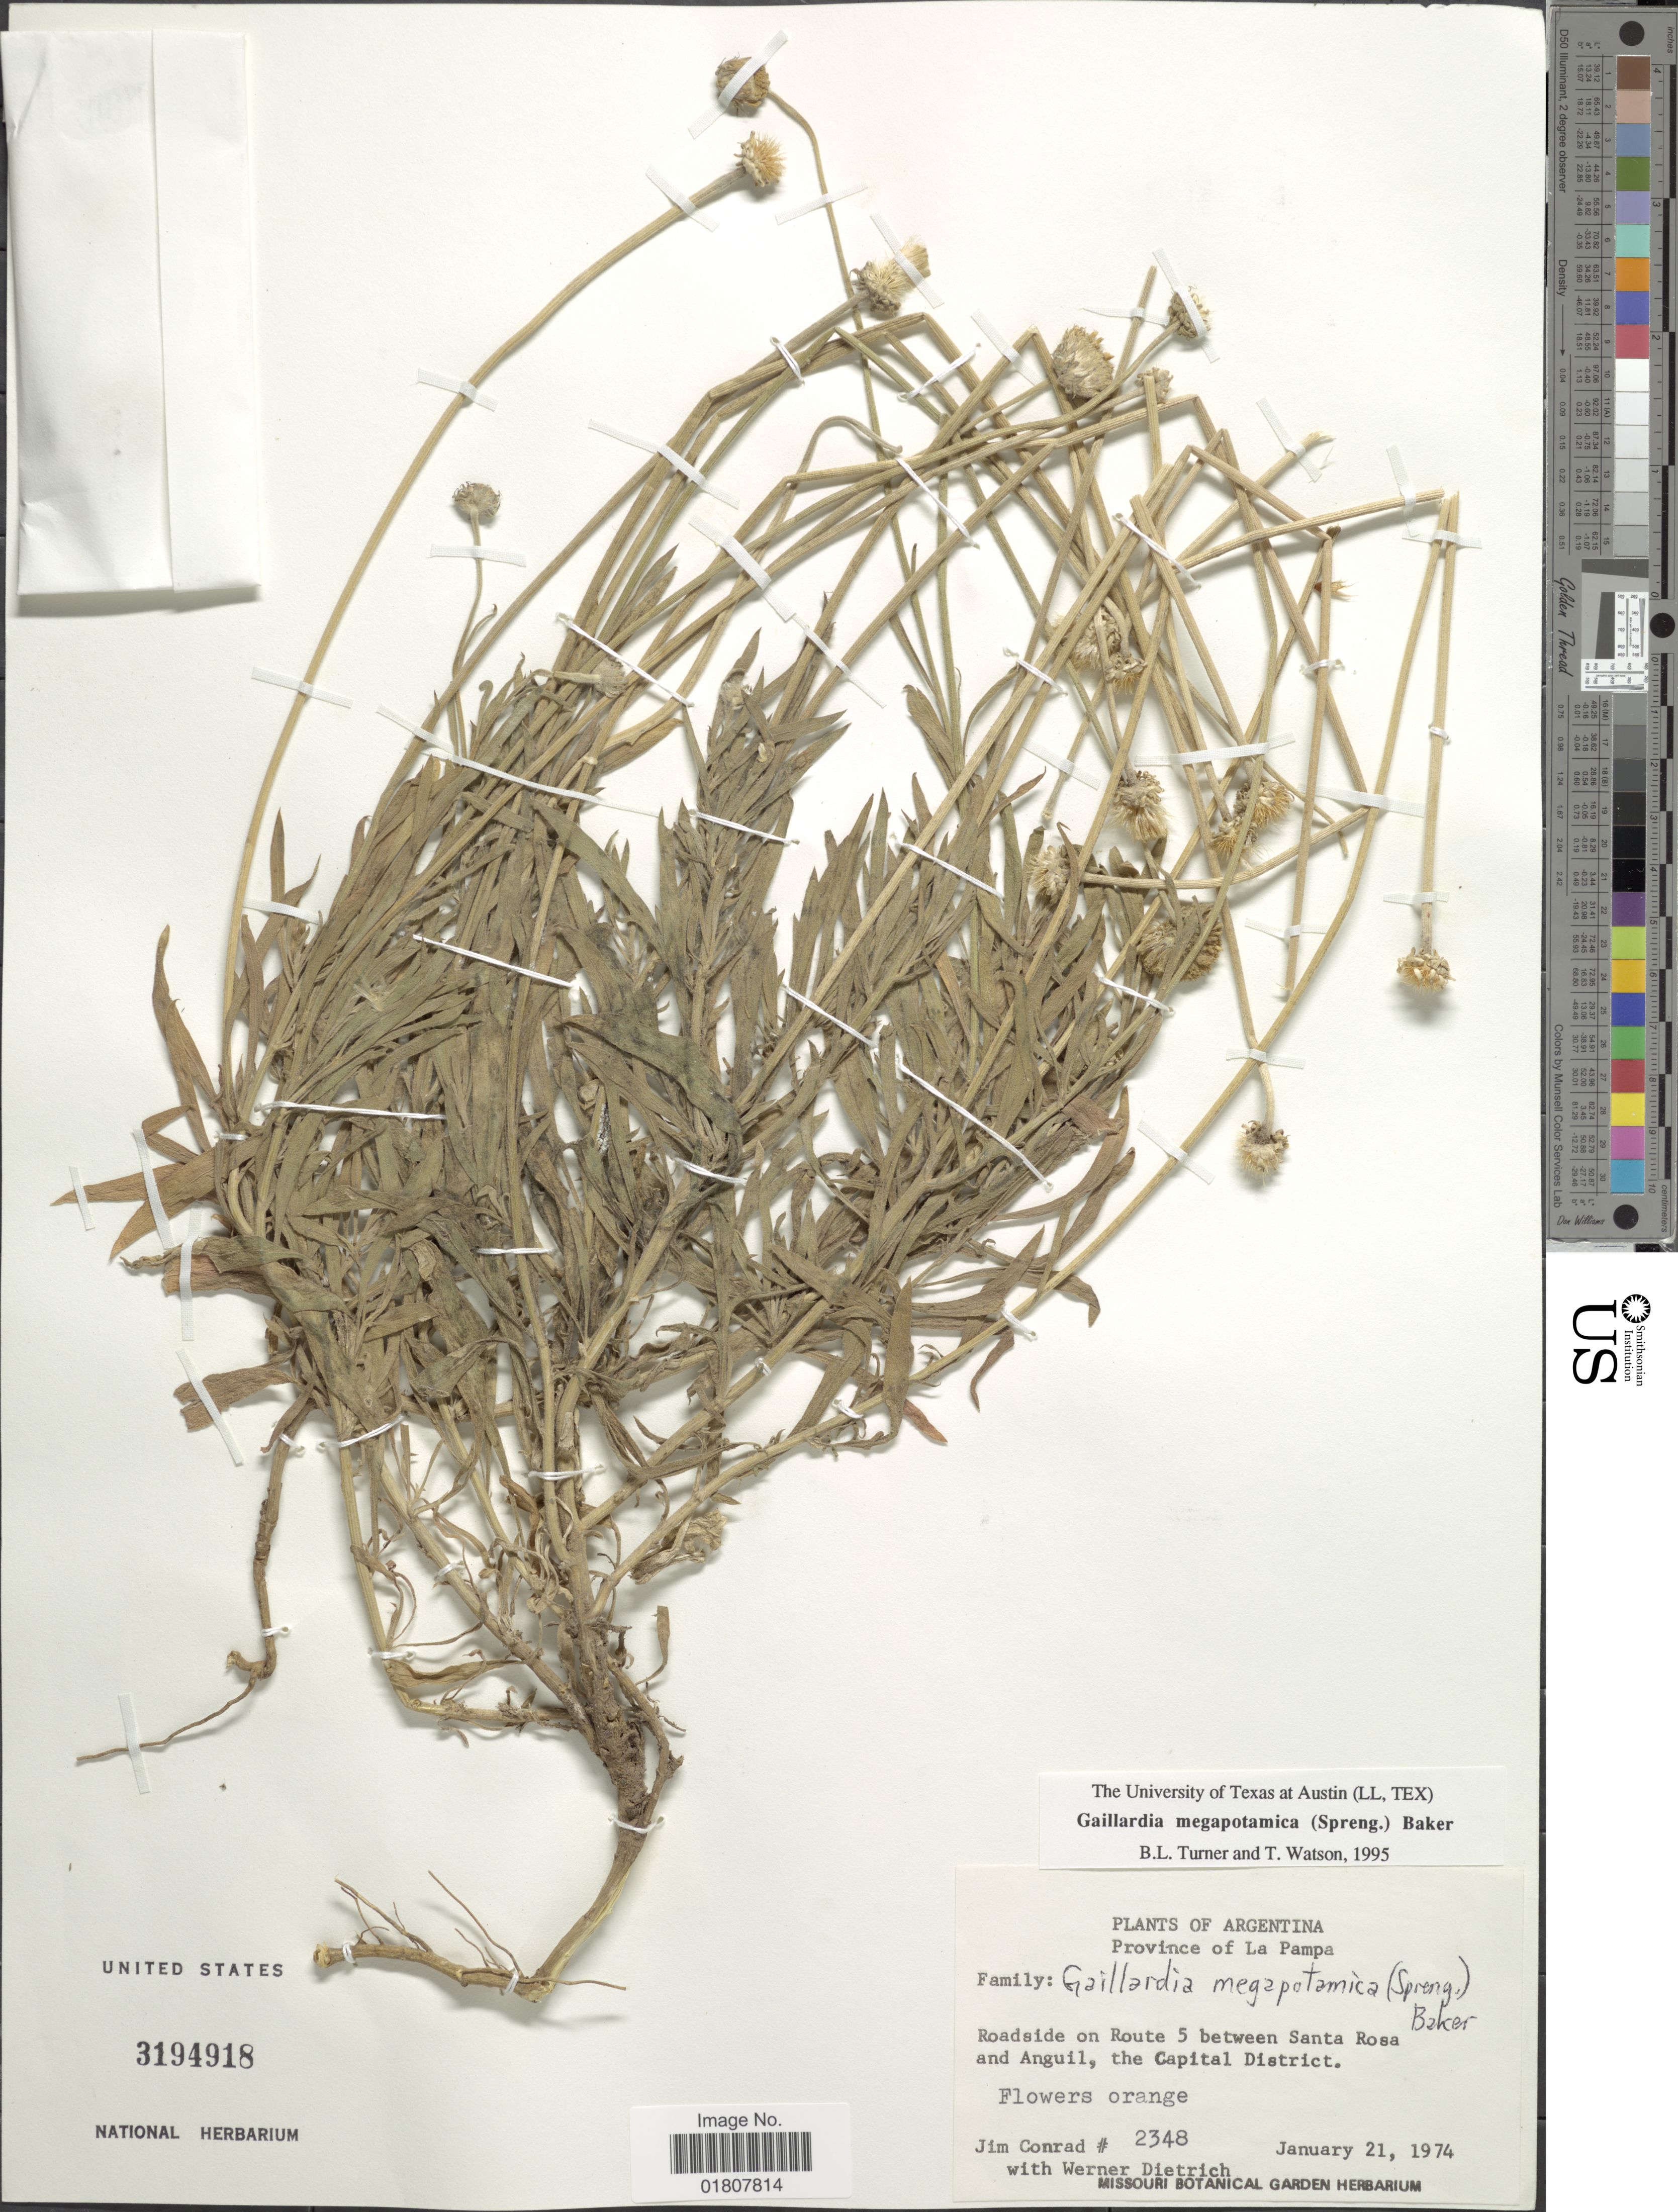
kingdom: Plantae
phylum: Tracheophyta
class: Magnoliopsida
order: Asterales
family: Asteraceae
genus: Gaillardia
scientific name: Gaillardia megapotamica var. radiata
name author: Baker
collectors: J. Conrad & W. Dietrich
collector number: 2348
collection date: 1974-01-21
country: Argentina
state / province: La Pampa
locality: Roadside on Route 5 between Santa Rosa and Anguil, the Capital District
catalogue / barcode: US 3194918